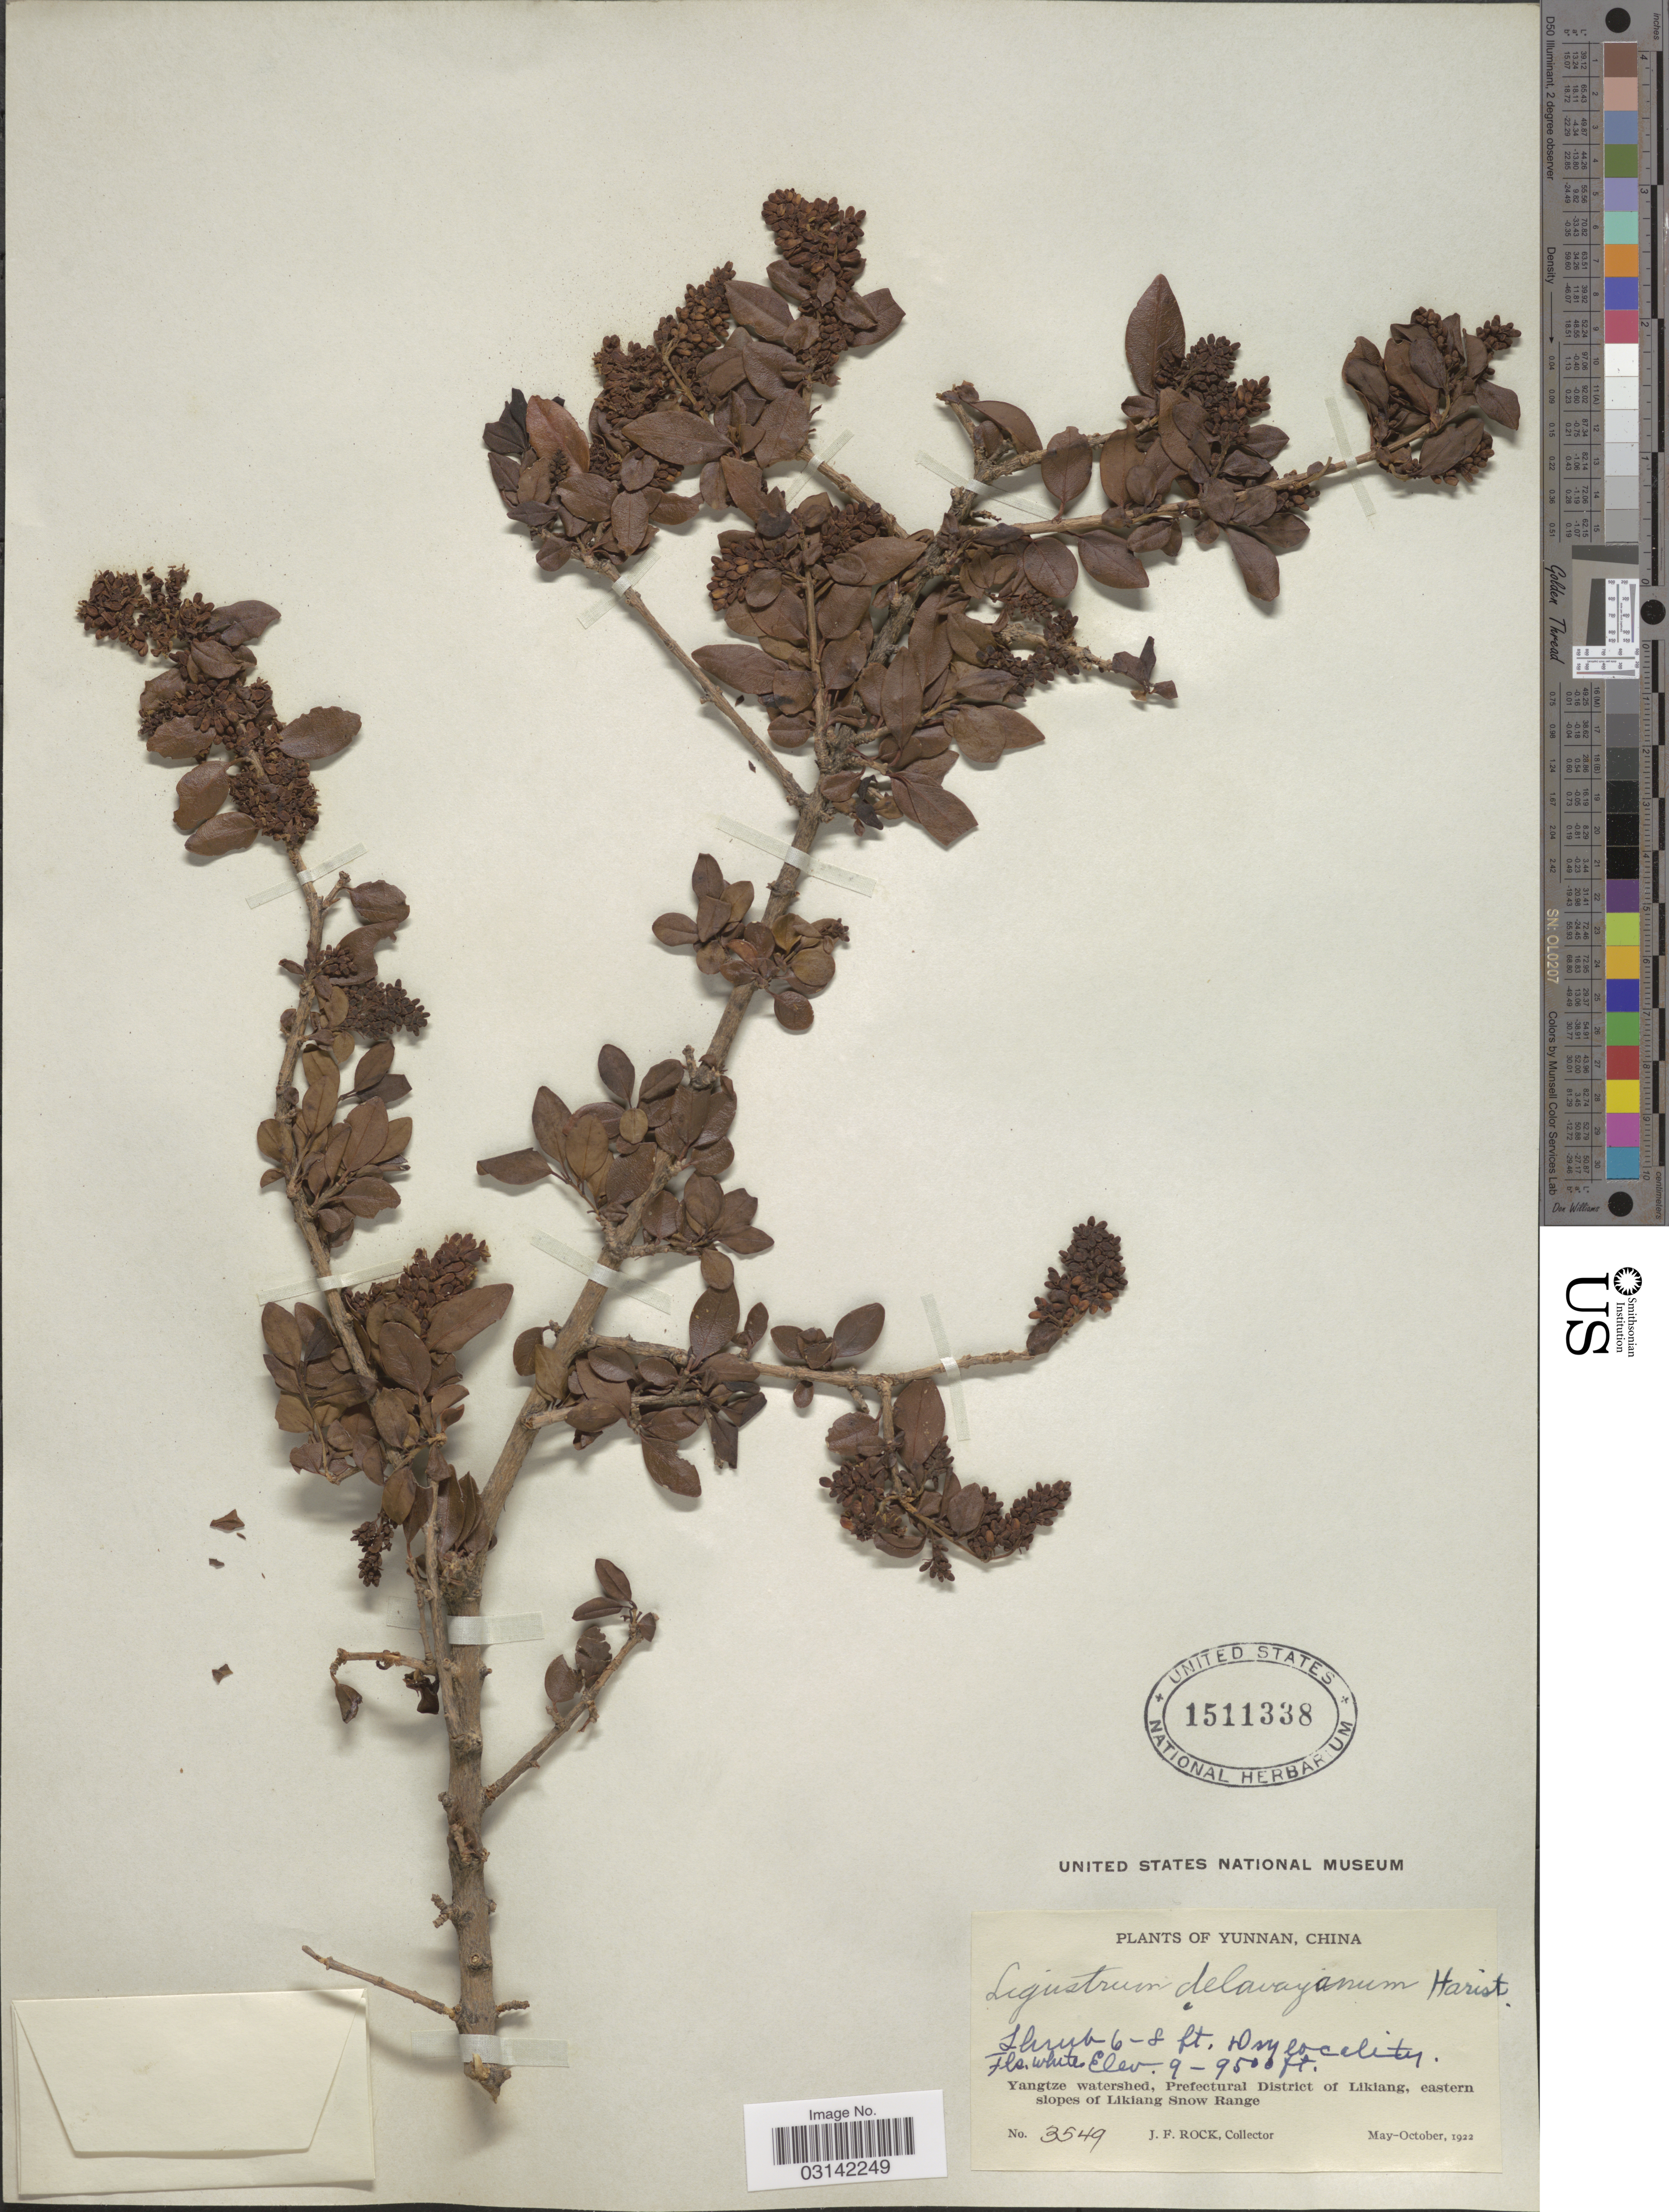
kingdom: Plantae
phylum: Tracheophyta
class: Magnoliopsida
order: Lamiales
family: Oleaceae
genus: Ligustrum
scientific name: Ligustrum delavayanum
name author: Har.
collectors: J. Rock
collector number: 3549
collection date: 1922-05/1922-10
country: China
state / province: Yunnan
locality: Yangtze watershed, Prefectural District of Likiang, eastern slopes of Likiang Snow Range.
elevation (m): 2743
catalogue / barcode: US 1511338